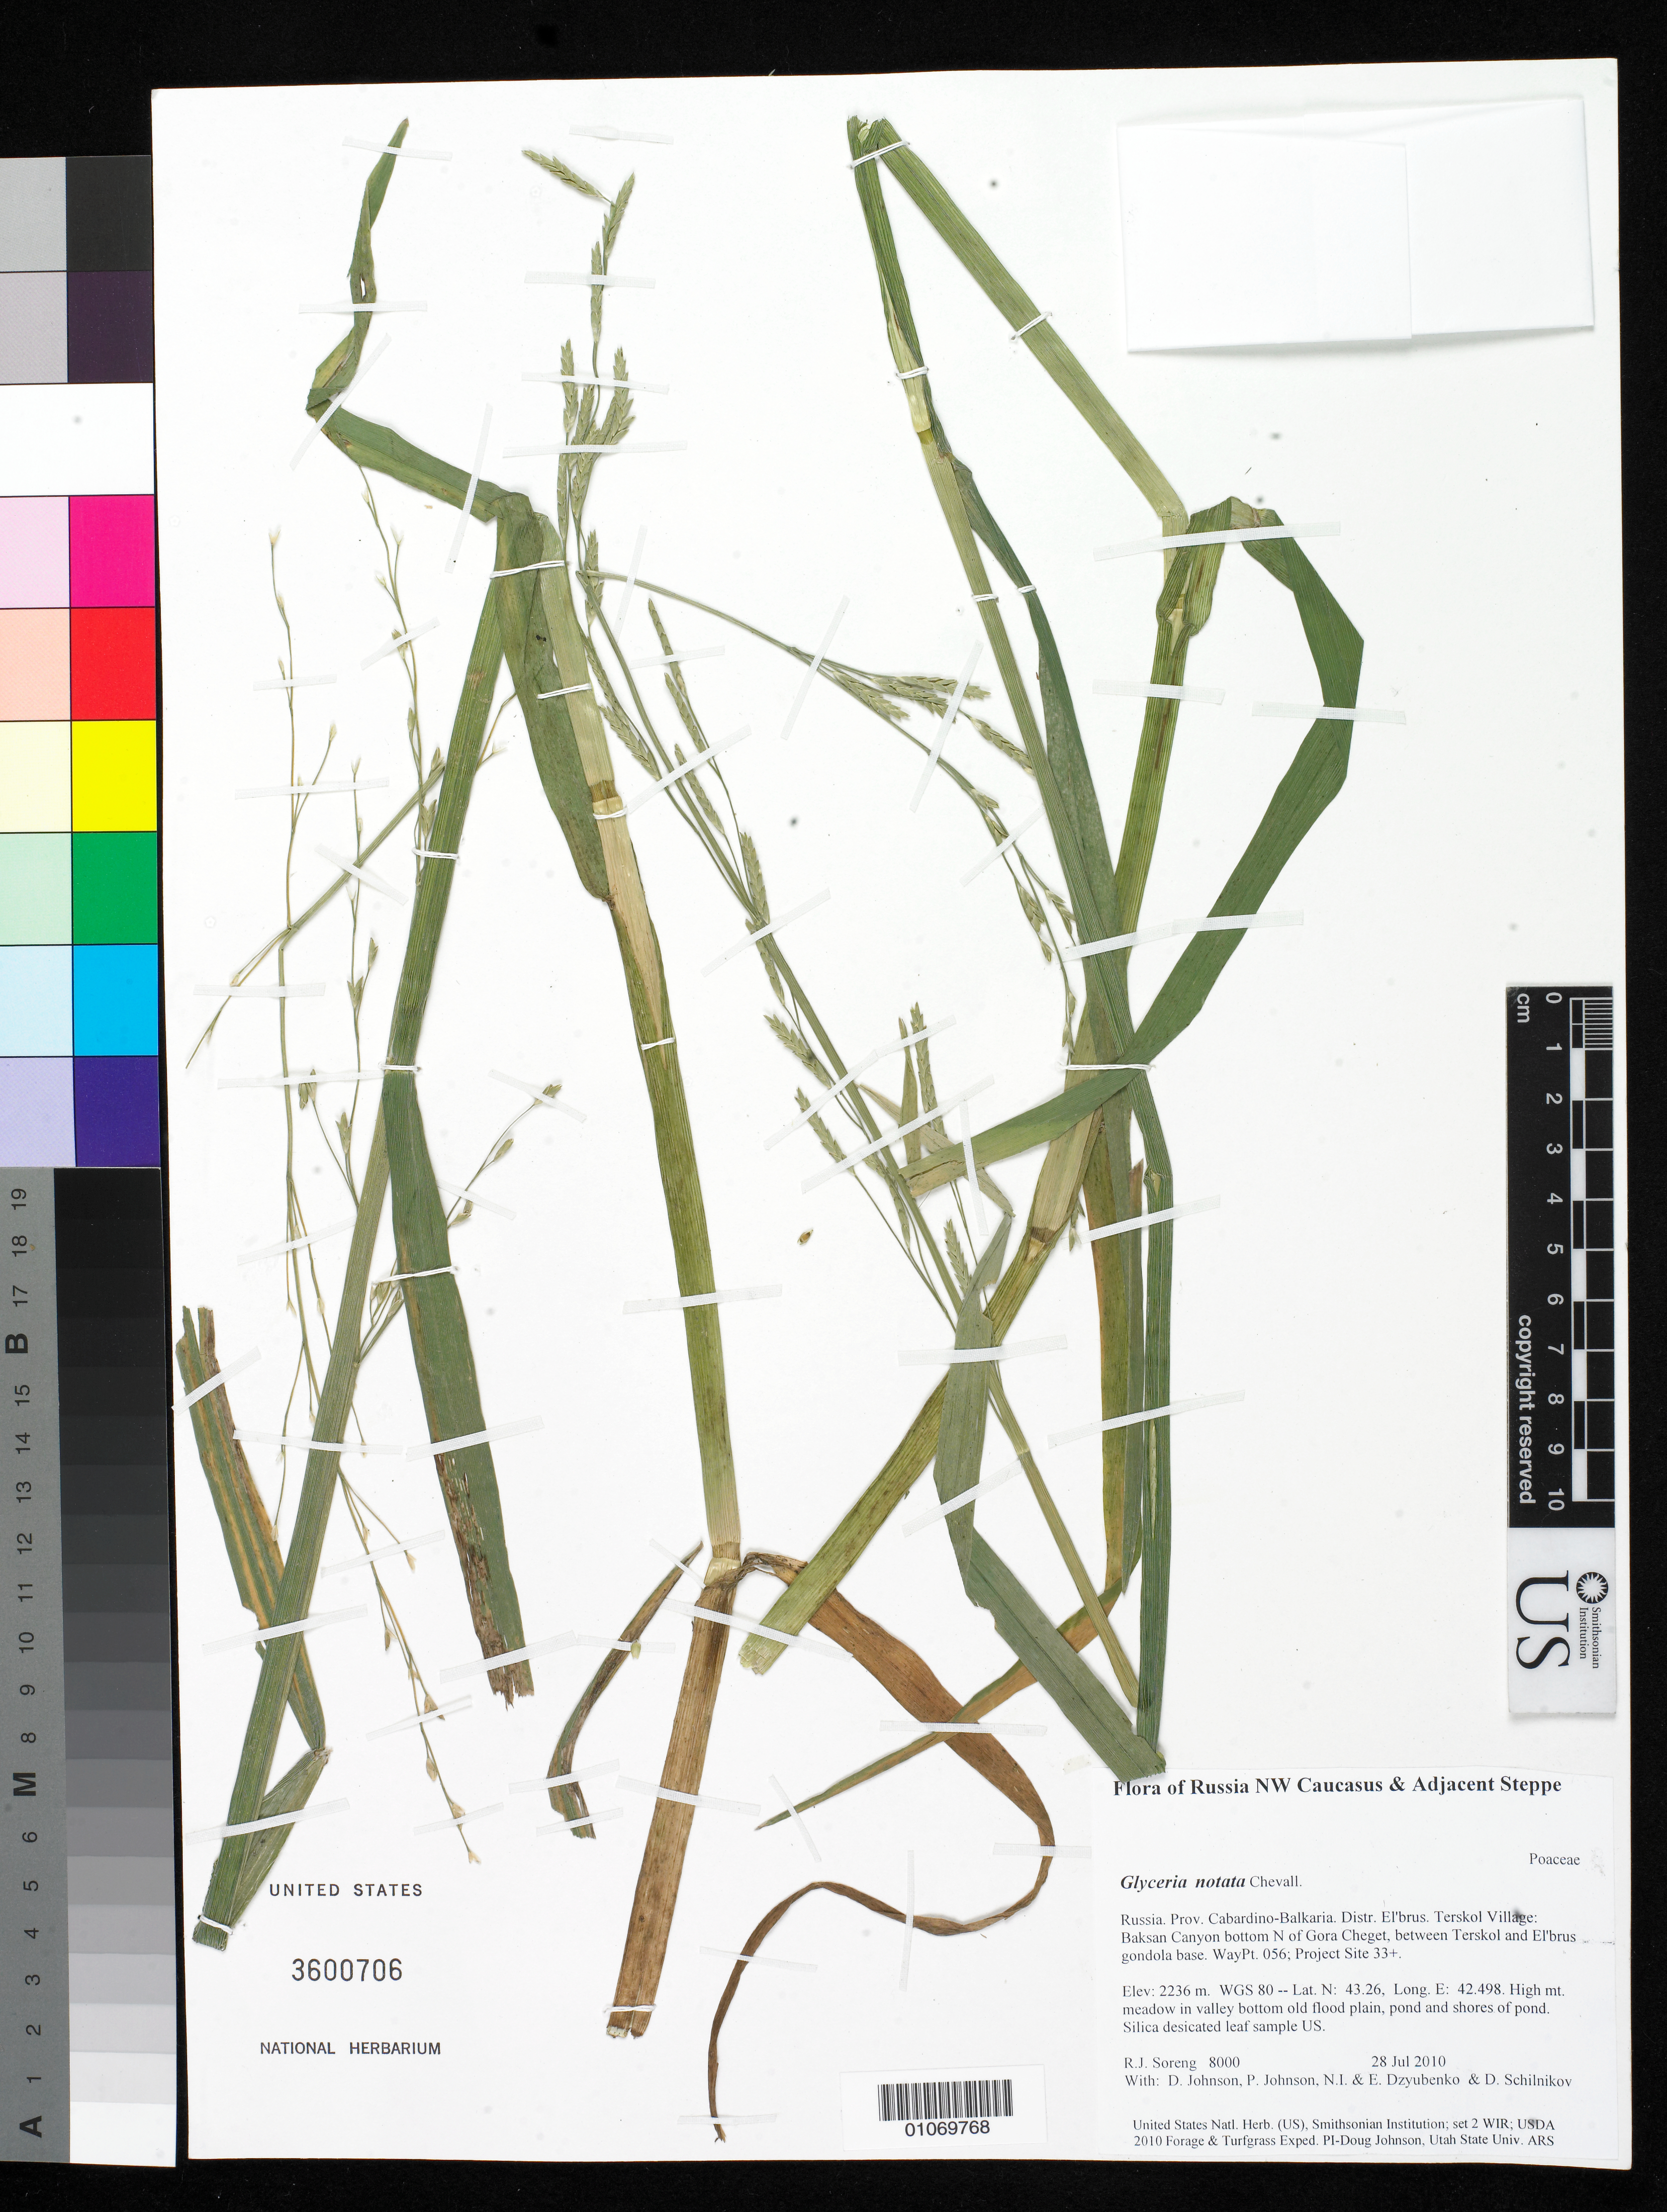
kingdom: Plantae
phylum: Tracheophyta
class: Liliopsida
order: Poales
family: Poaceae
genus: Glyceria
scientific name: Glyceria notata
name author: Chevall.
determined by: Soreng, Robert J., Research Associate (BOT), Smithsonian Institution - National Museum of Natural History (UNITED STATES)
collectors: R. J. Soreng, D. Johnson, P. Johnson, N. Dzyubenko, E. Dzyubenko & D. Schilnikov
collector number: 8000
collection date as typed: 28 Jul 2010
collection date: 2010-07-28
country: Russian Federation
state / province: Kabardino-Balkar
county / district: El'brus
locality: Terskol Village: Baksan Canyon bottom N of Gora Cheget, between Terskol and El'brus gondola base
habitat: High mt. meadow in valley bottom old flood plain, pond and shores of pond.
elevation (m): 2236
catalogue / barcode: US 3600706